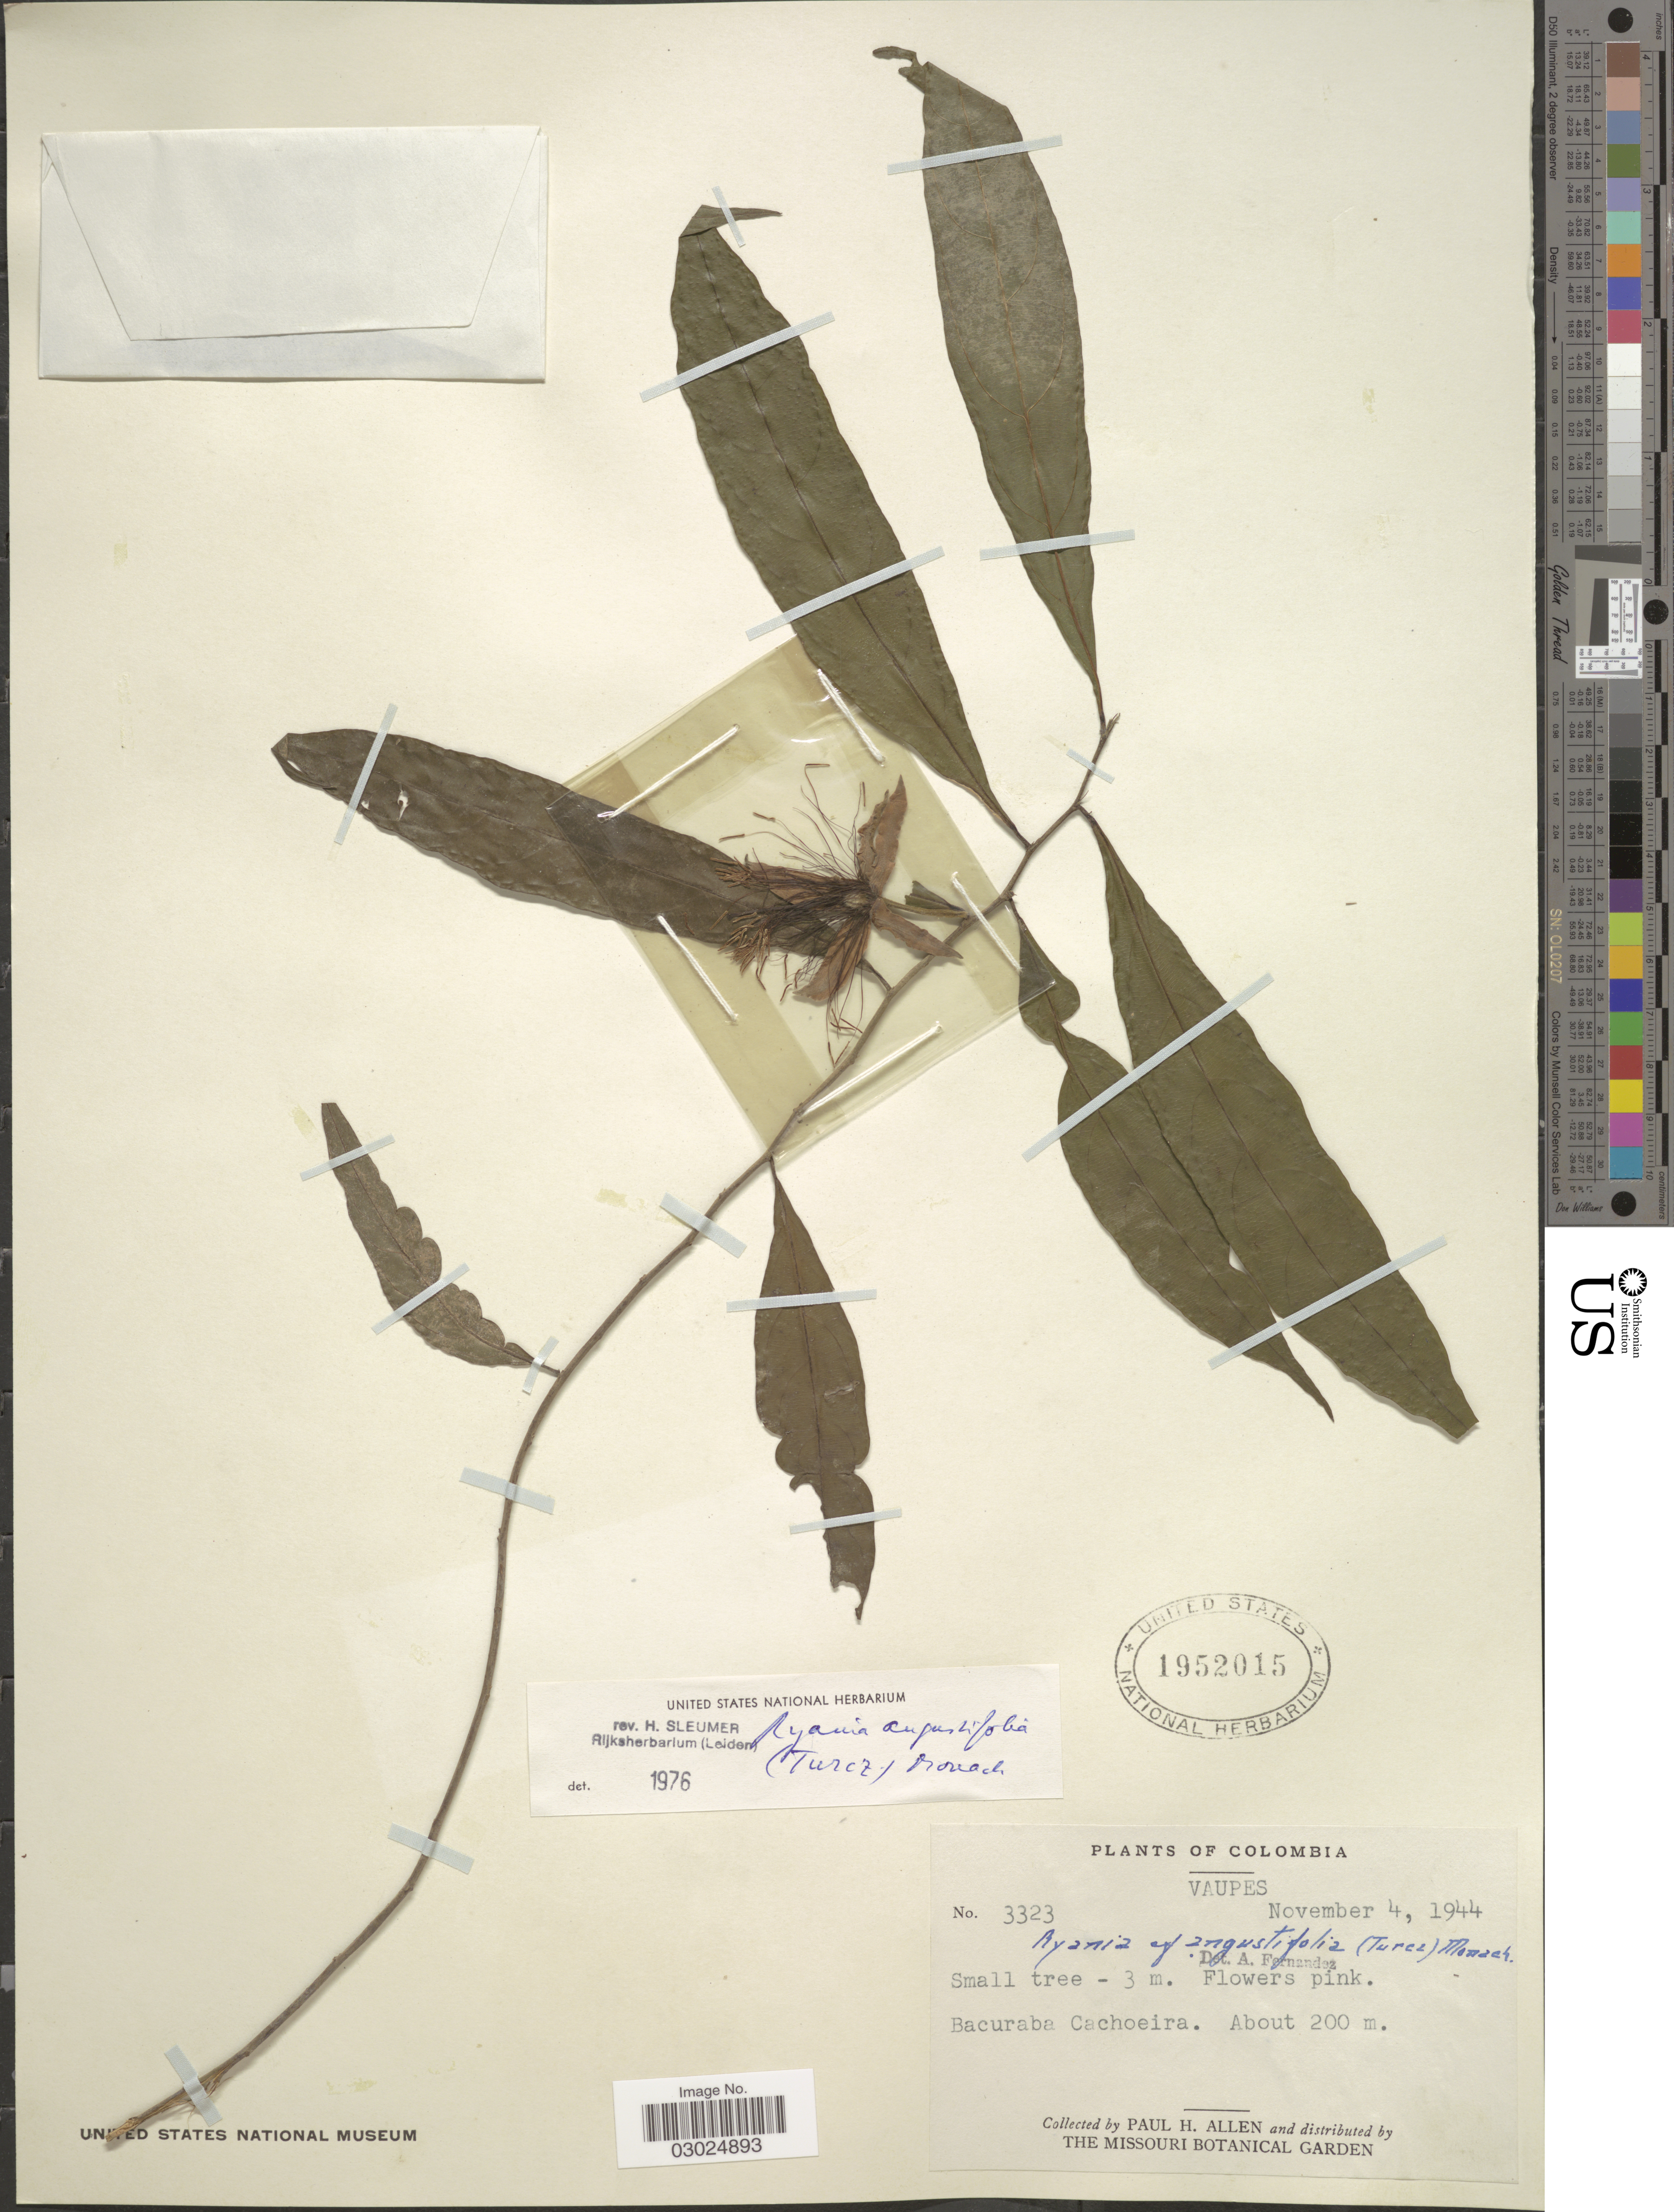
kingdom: Plantae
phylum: Tracheophyta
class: Magnoliopsida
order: Malpighiales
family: Salicaceae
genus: Ryania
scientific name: Ryania angustifolia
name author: (Turcz.) Monach.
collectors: P. H. Allen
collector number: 3323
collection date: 1944-11-04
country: Colombia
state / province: Vaupés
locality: Bacuraba Cachoeira.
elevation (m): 200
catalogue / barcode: US 1952015